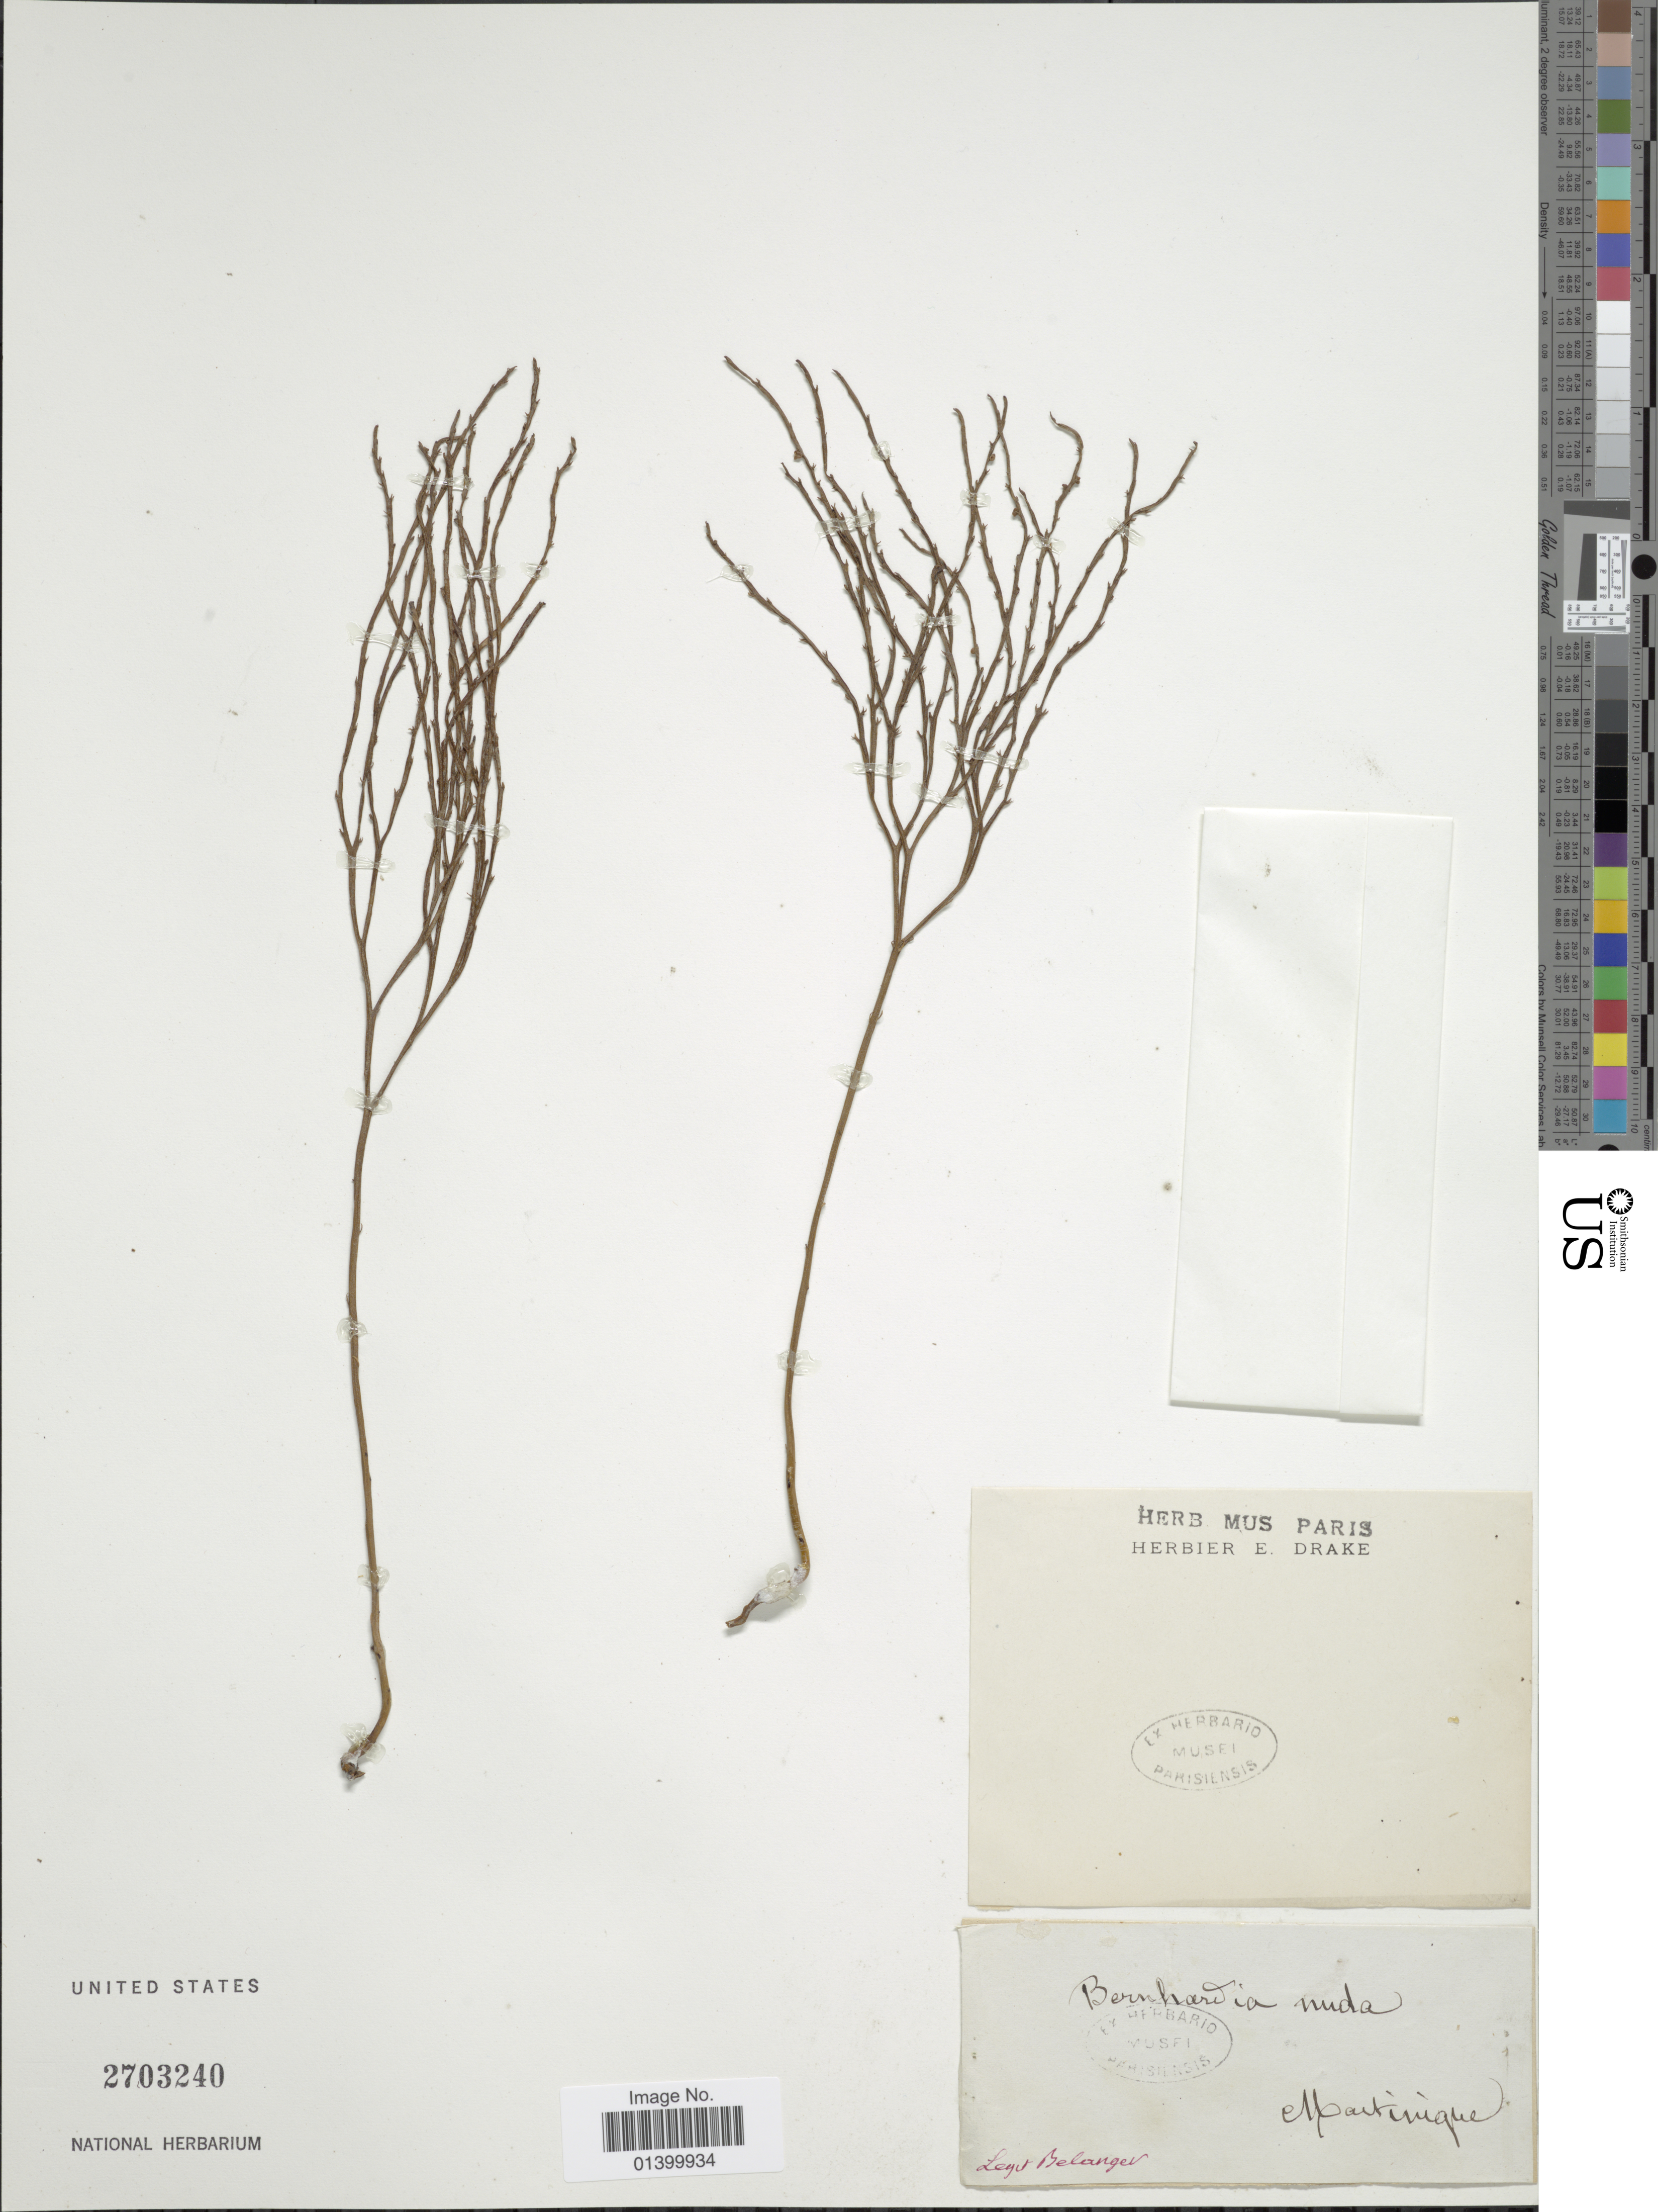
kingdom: Plantae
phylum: Tracheophyta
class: Polypodiopsida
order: Psilotales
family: Psilotaceae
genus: Psilotum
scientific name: Psilotum nudum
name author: (L.) P. Beauv.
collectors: Belanger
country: Martinique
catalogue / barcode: US 2703240